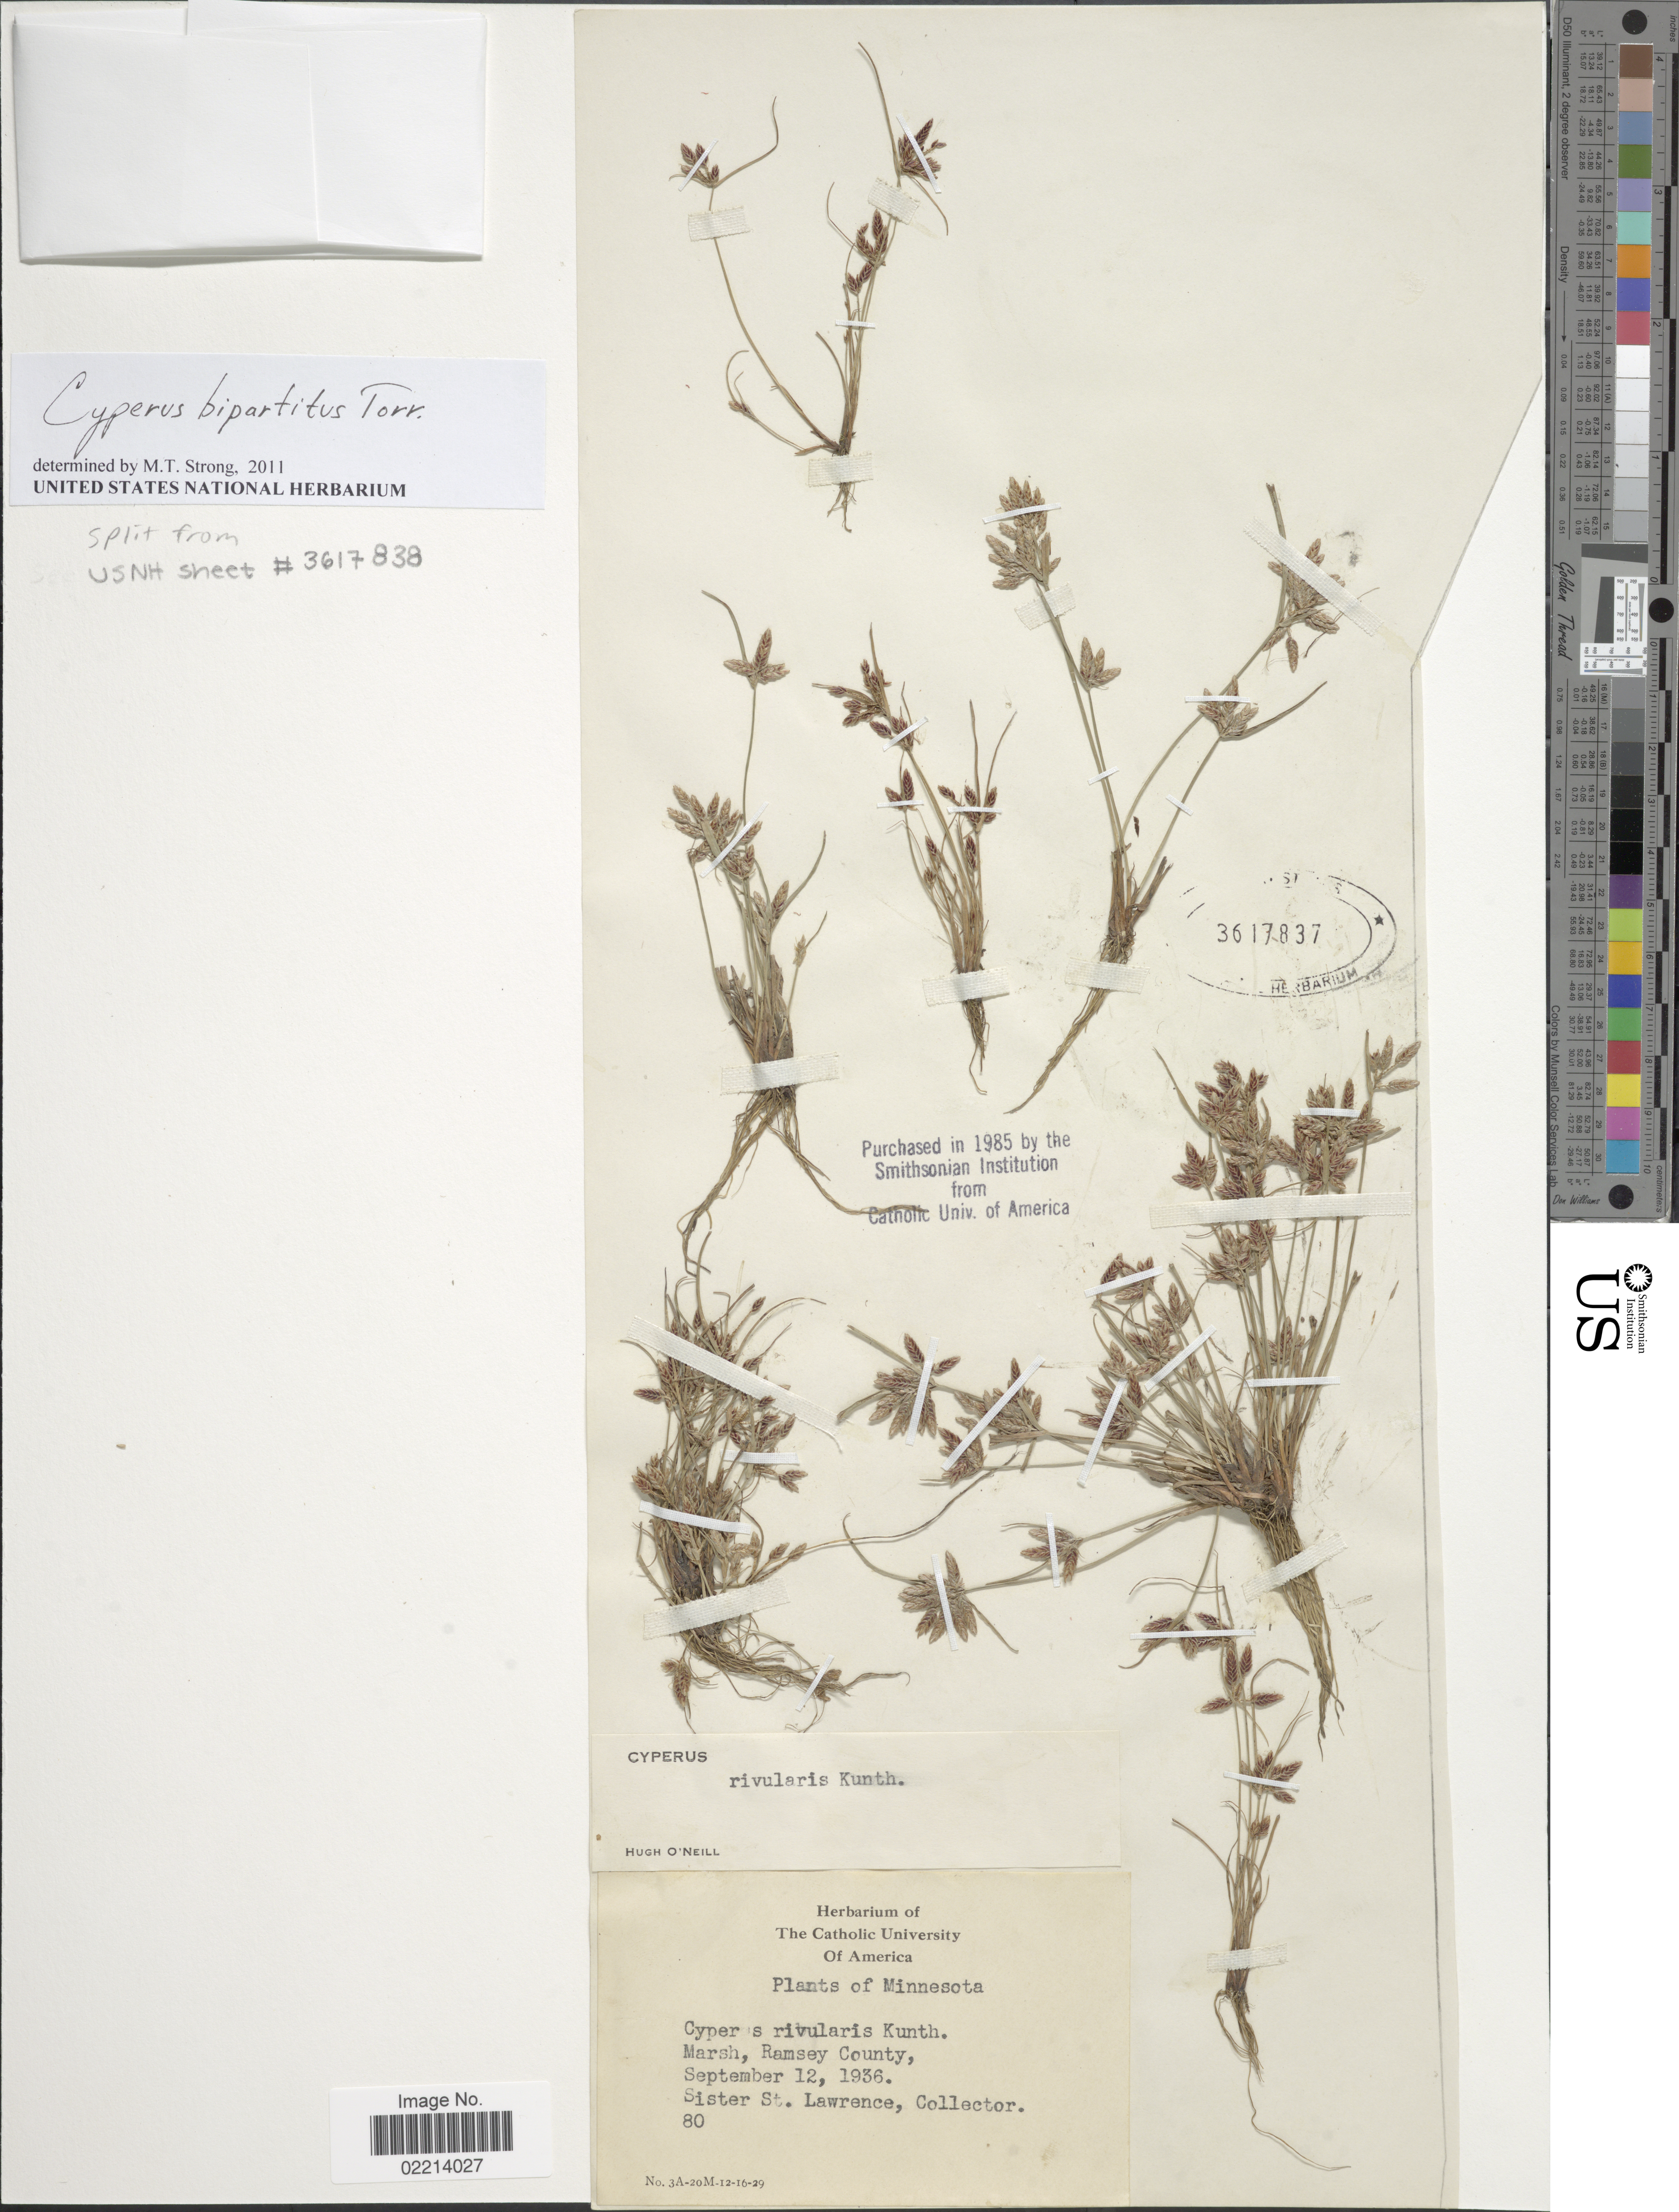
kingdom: Plantae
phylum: Tracheophyta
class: Liliopsida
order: Poales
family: Cyperaceae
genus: Cyperus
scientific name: Cyperus bipartitus Torr.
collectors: S. Lawrence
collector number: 80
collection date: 1936-09-12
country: United States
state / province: Minnesota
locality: Marsh, Ramsey County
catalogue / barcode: US 3617837